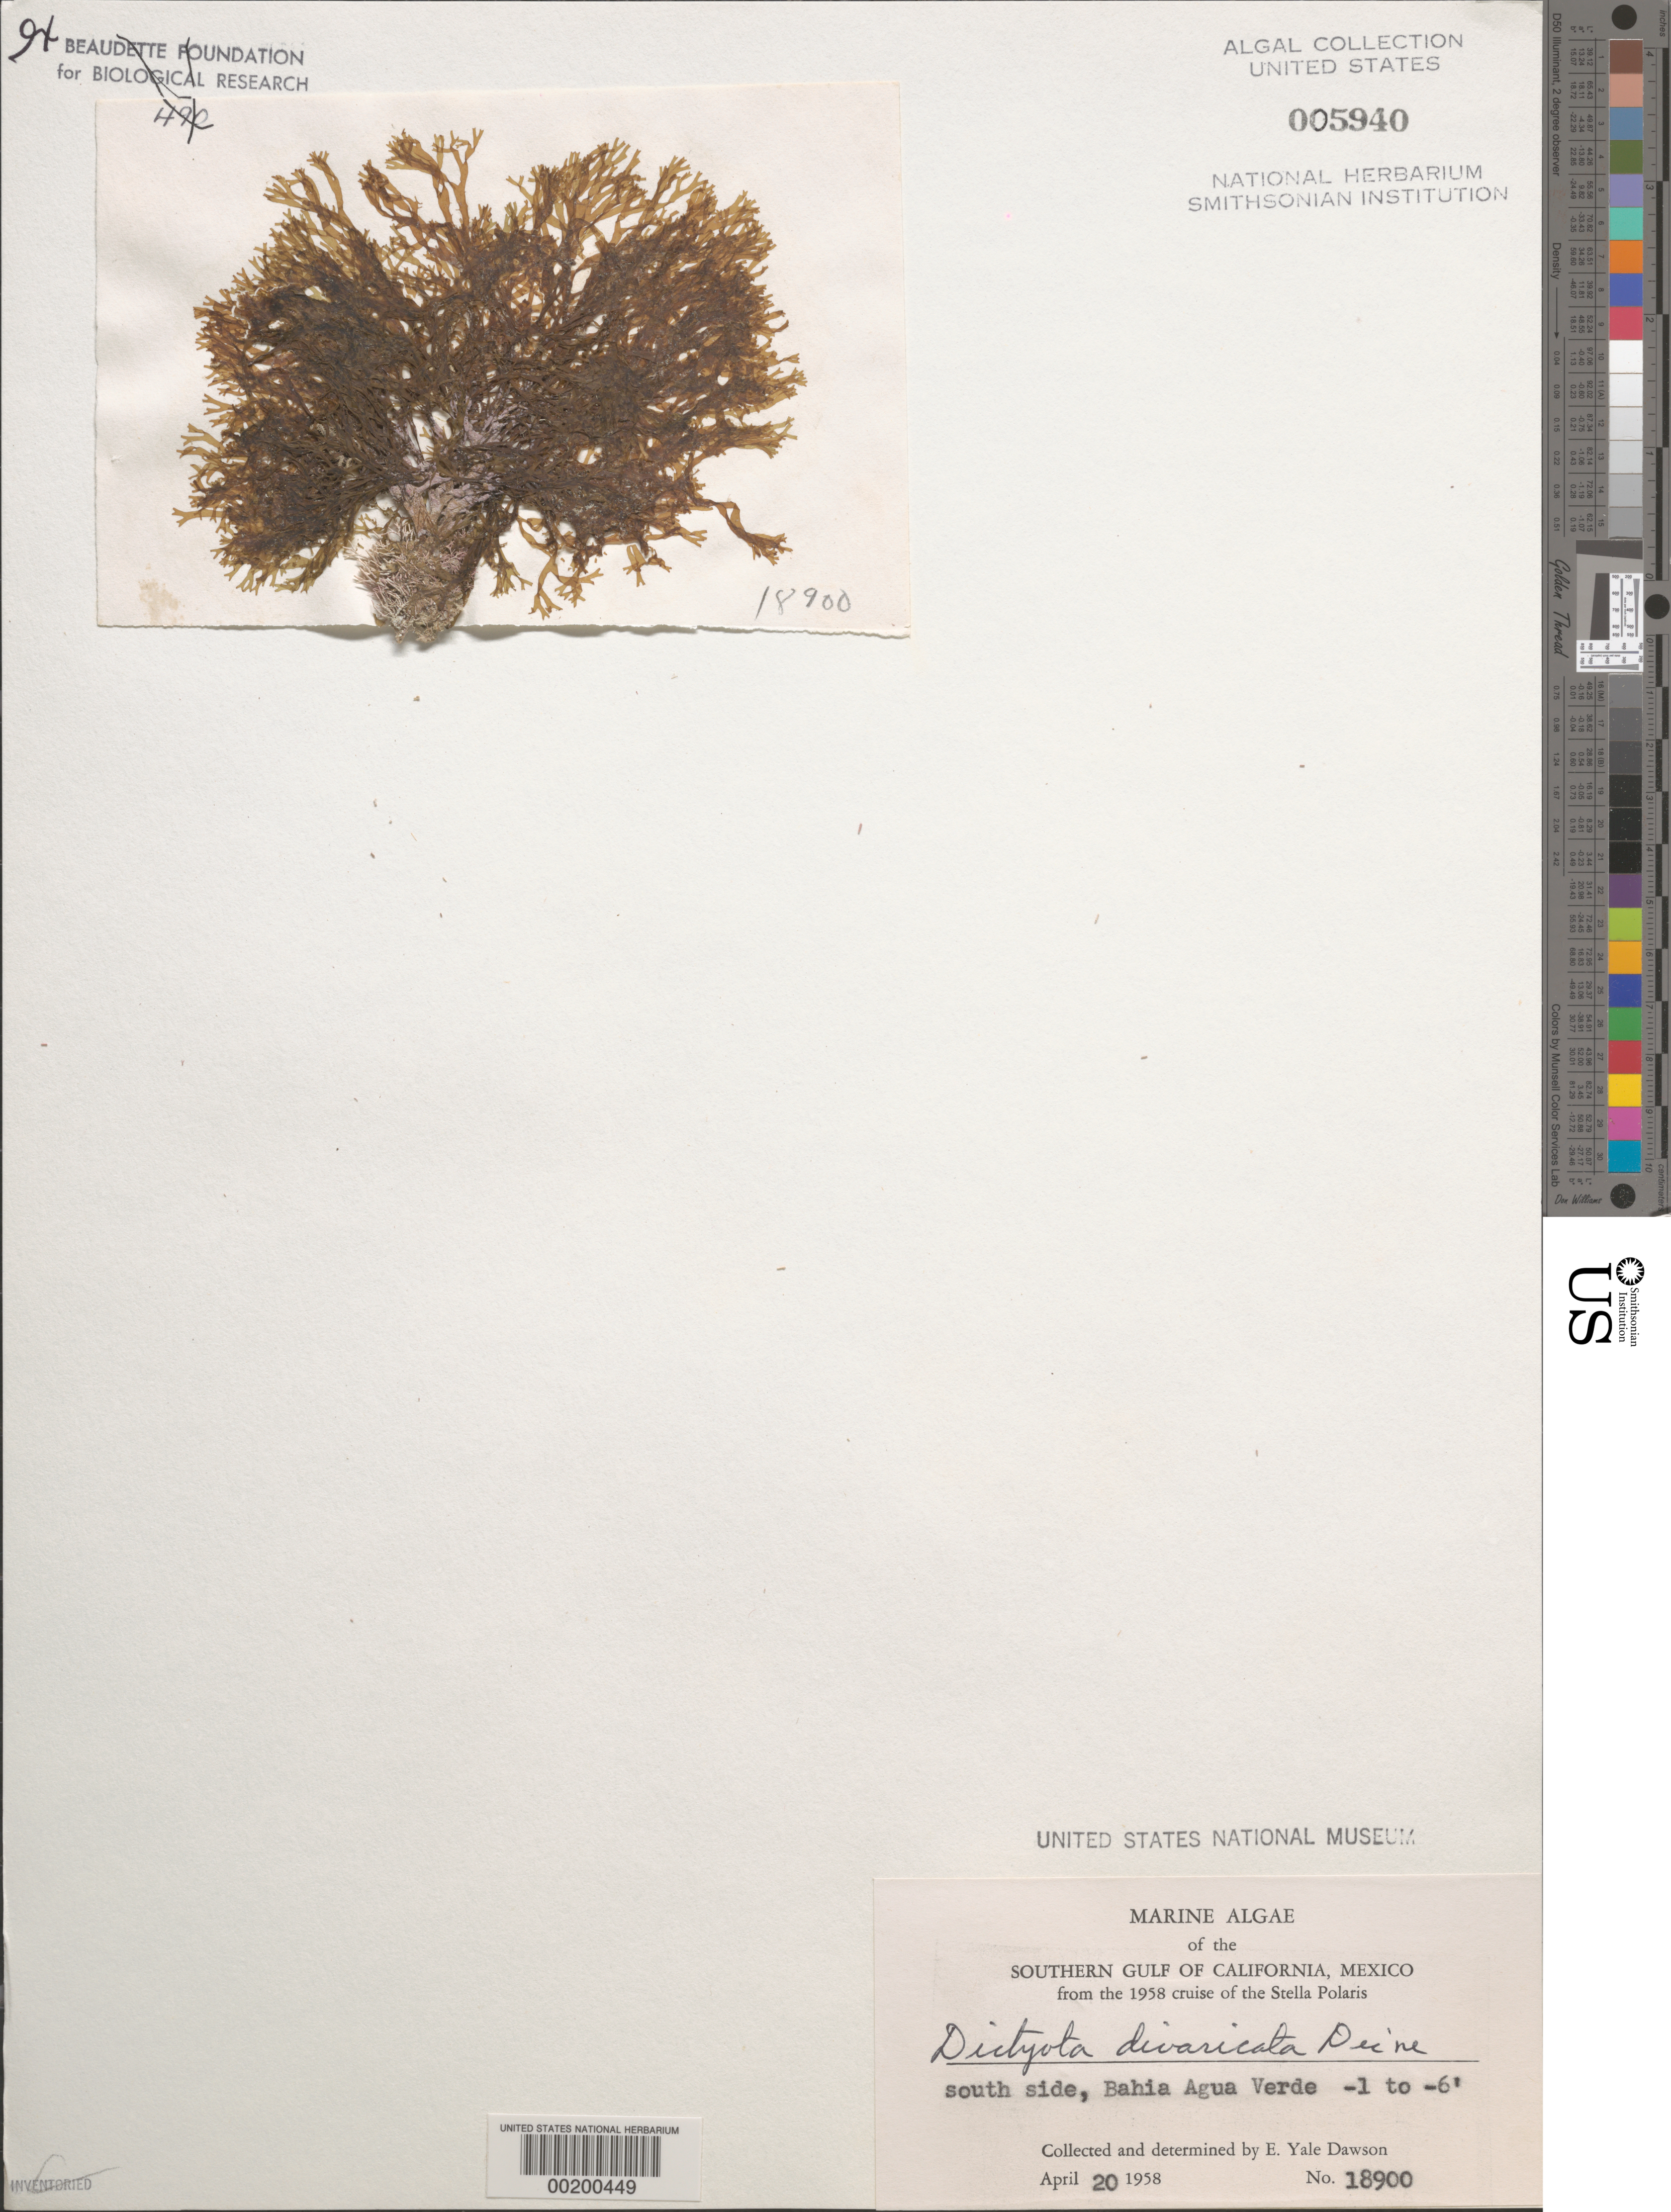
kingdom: Chromista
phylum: Ochrophyta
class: Phaeophyceae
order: Dictyotales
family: Dictyotaceae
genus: Dictyota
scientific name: Dictyota divaricata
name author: J.V.Lamouroux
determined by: Dawson, E. Y.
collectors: E. Y. Dawson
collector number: EYD 18900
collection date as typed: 20 Apr 1958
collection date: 1958-04-20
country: Mexico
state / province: Baja California Sur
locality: Bahia Agua Verde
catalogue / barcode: US 5940